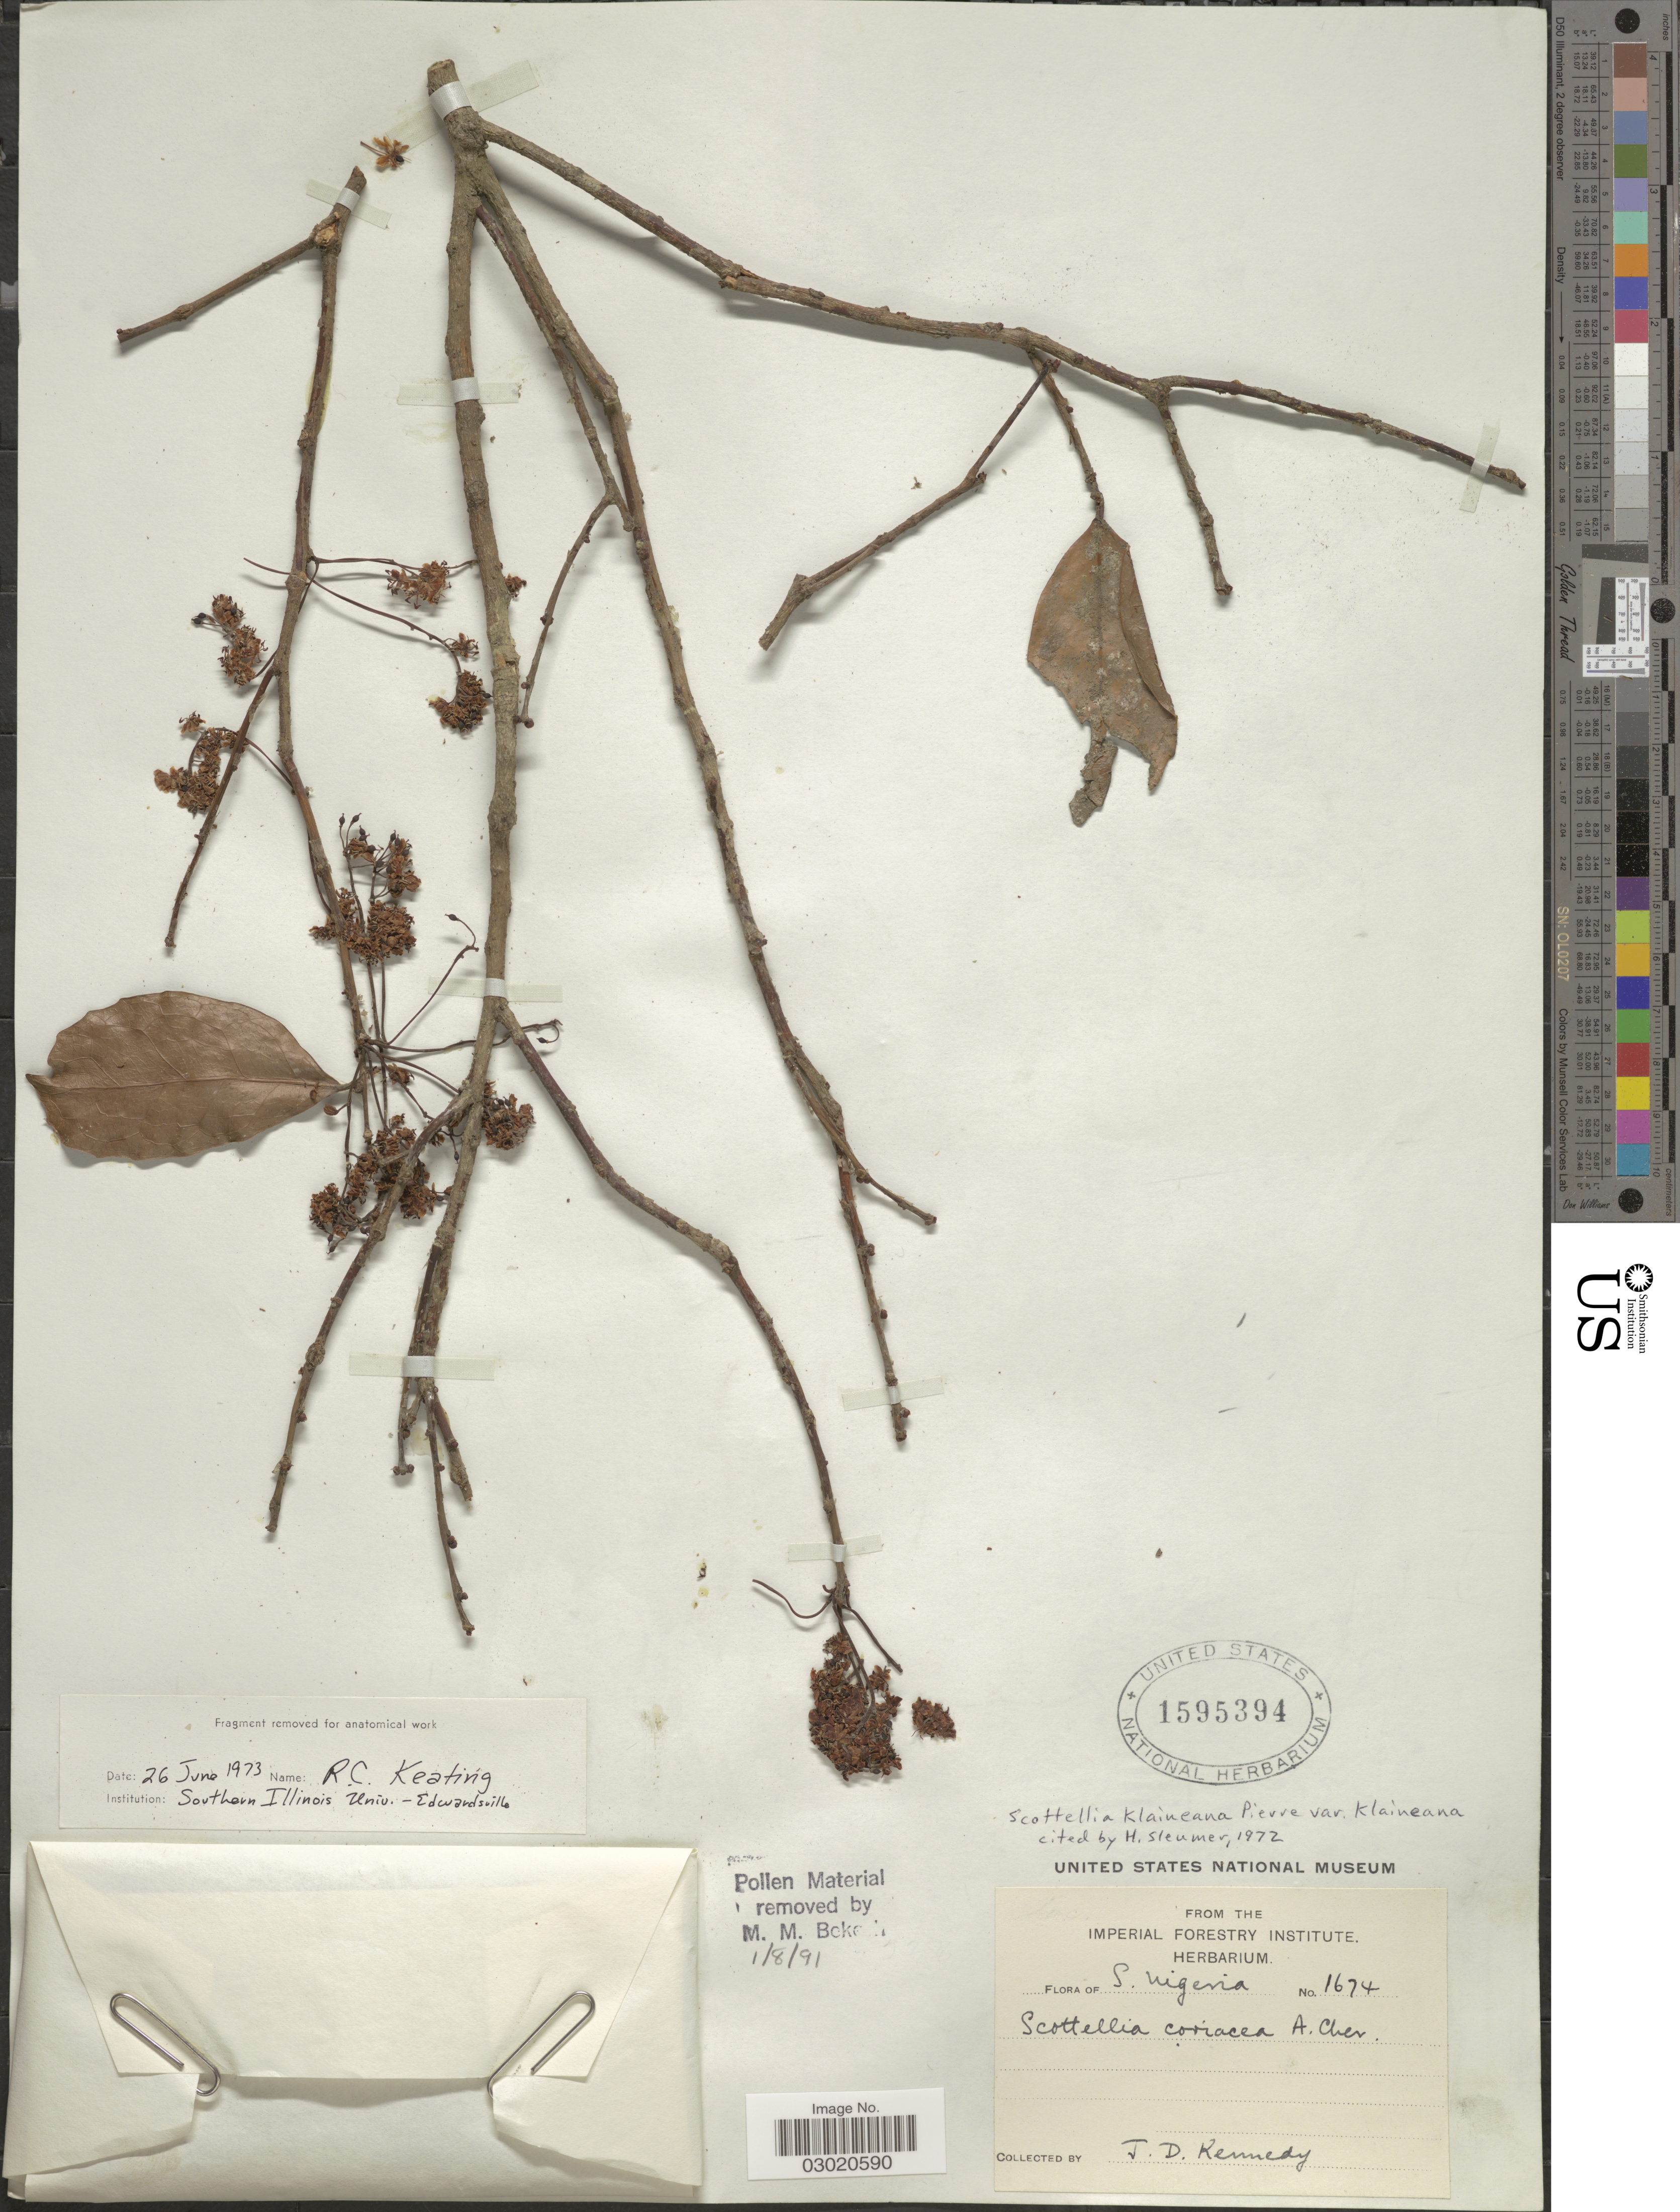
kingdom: Plantae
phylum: Tracheophyta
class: Magnoliopsida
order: Malpighiales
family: Achariaceae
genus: Scottellia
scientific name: Scottellia klaineana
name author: Pierre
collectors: J. D. Kennedy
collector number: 1674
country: Nigeria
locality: S. Nigeria.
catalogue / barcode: US 1595394